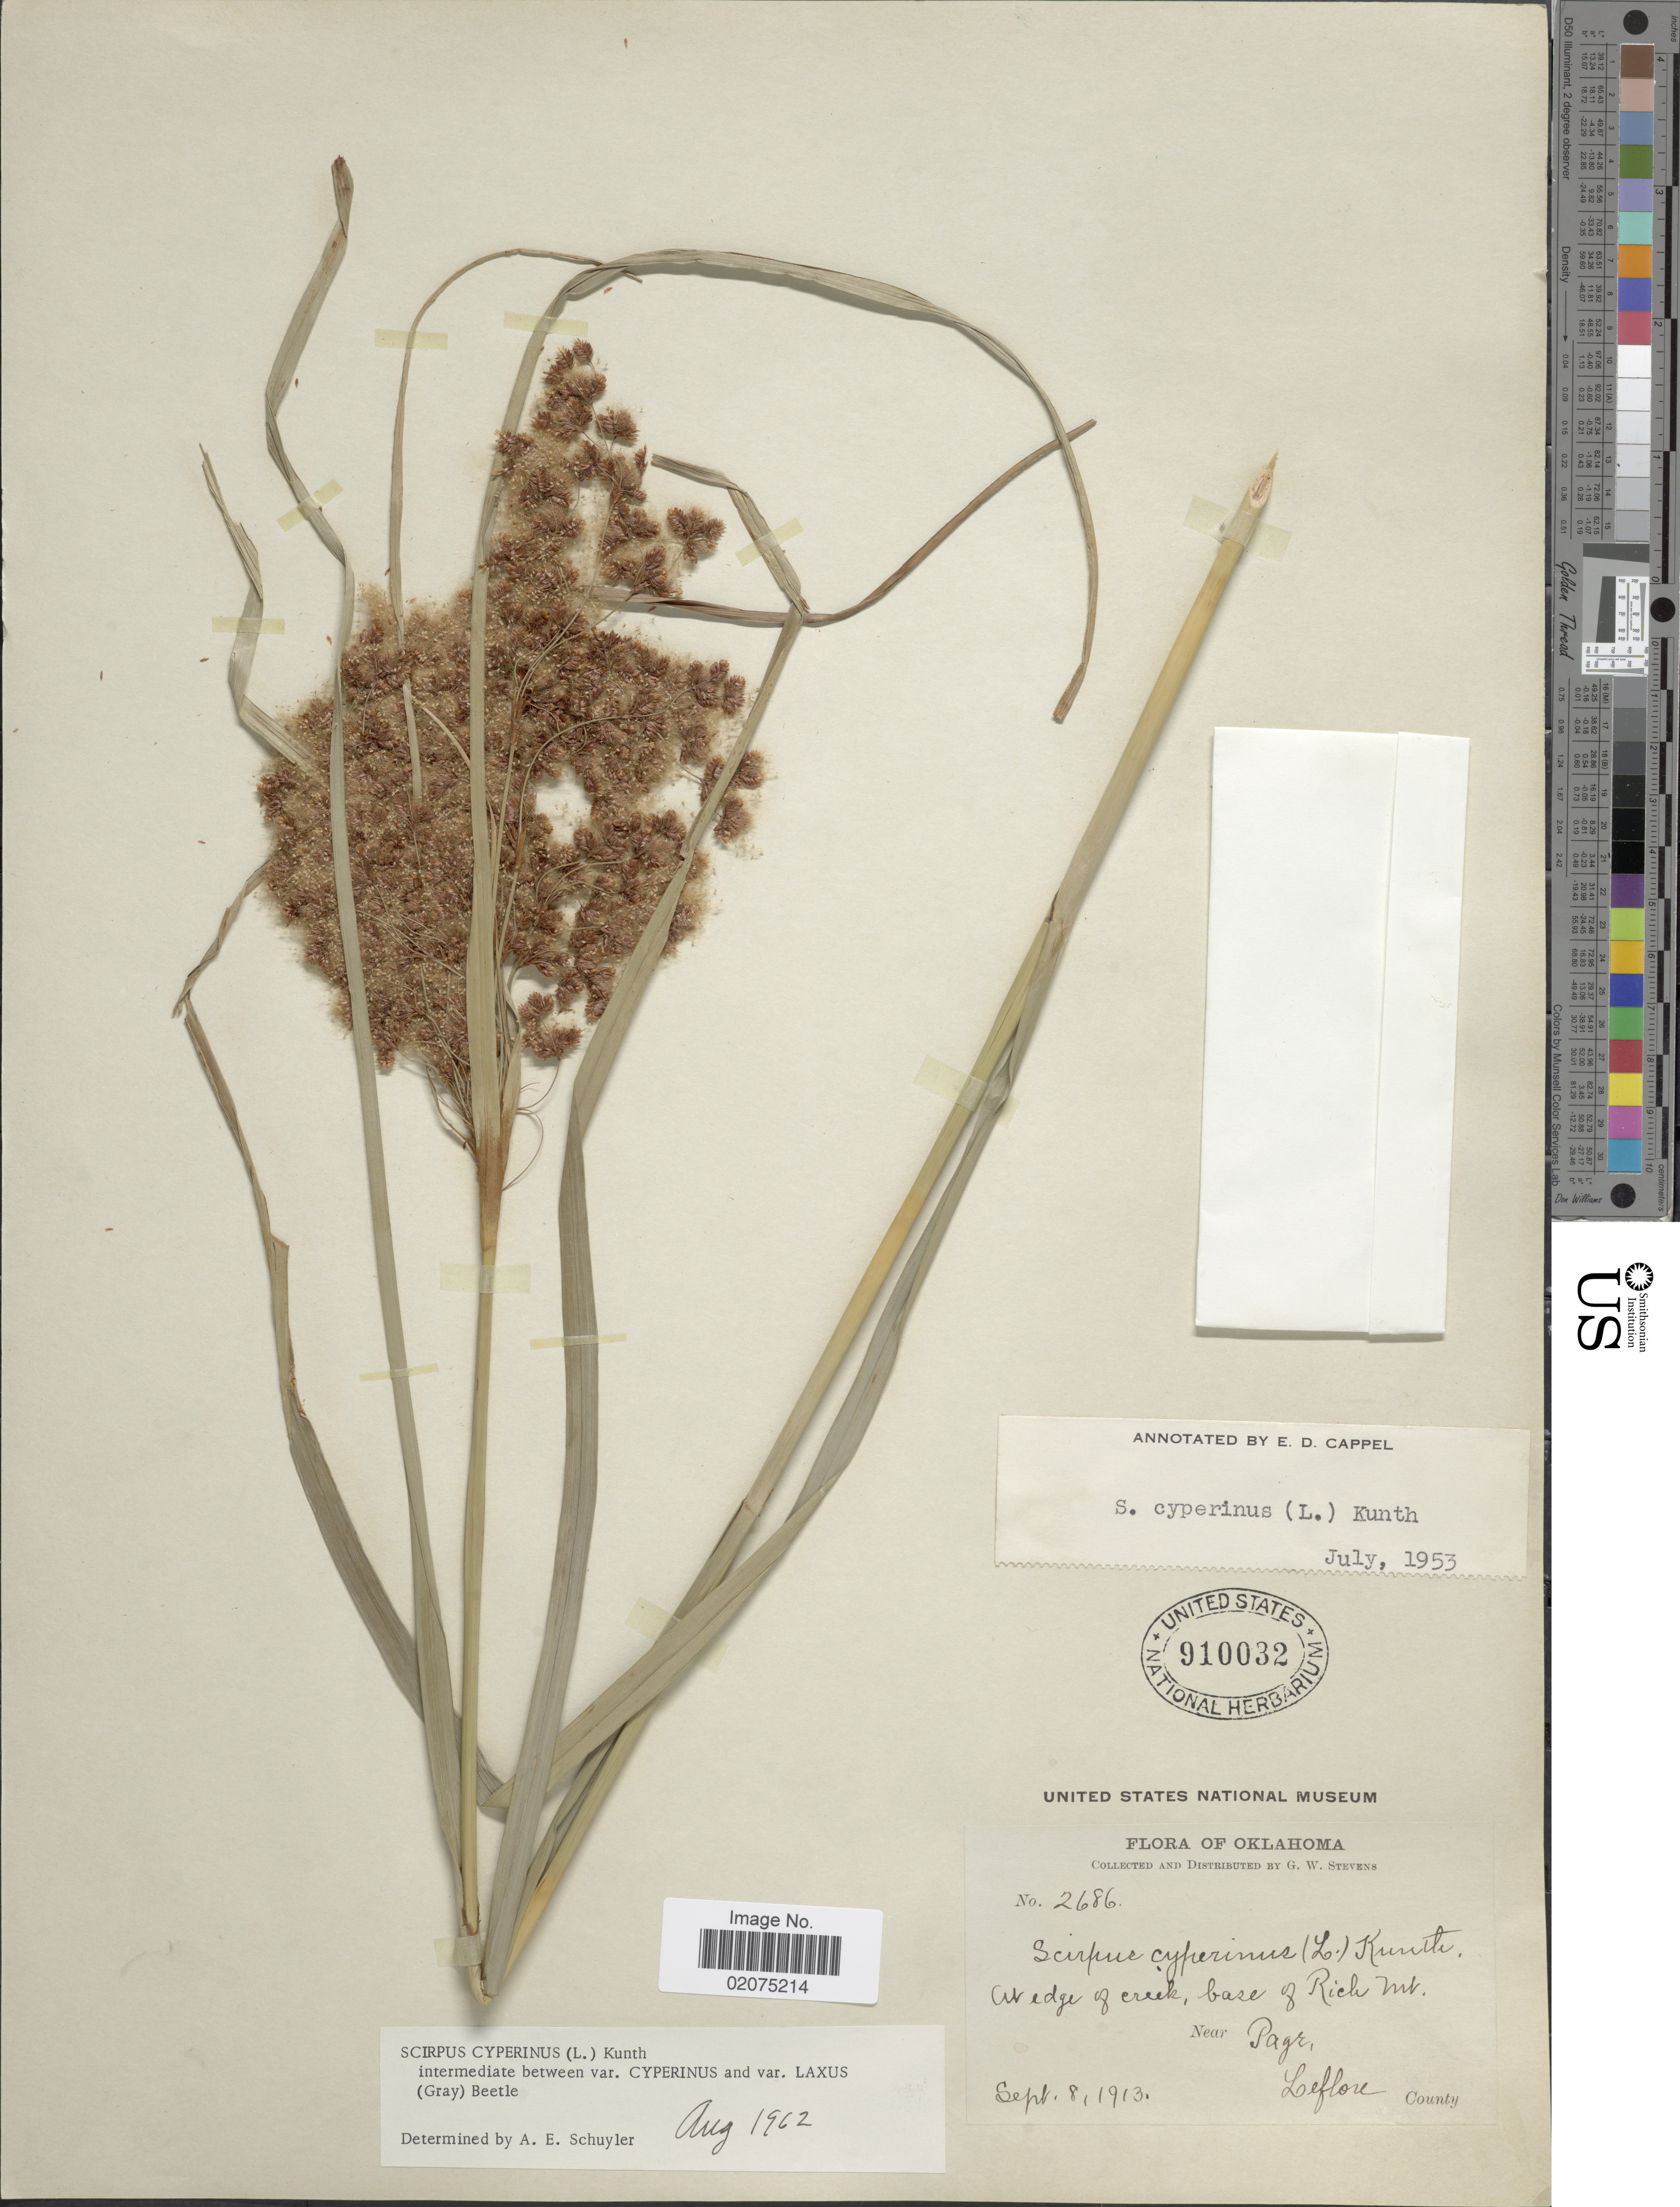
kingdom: Plantae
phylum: Tracheophyta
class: Liliopsida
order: Poales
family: Cyperaceae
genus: Scirpus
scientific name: Scirpus cyperinus (L.) Kunth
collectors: G. W. Stevens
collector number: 2686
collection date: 1913-09-08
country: United States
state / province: Oklahoma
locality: Edge of creek, base of Rich Mt., near Page, Leflore County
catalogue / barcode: US 910032